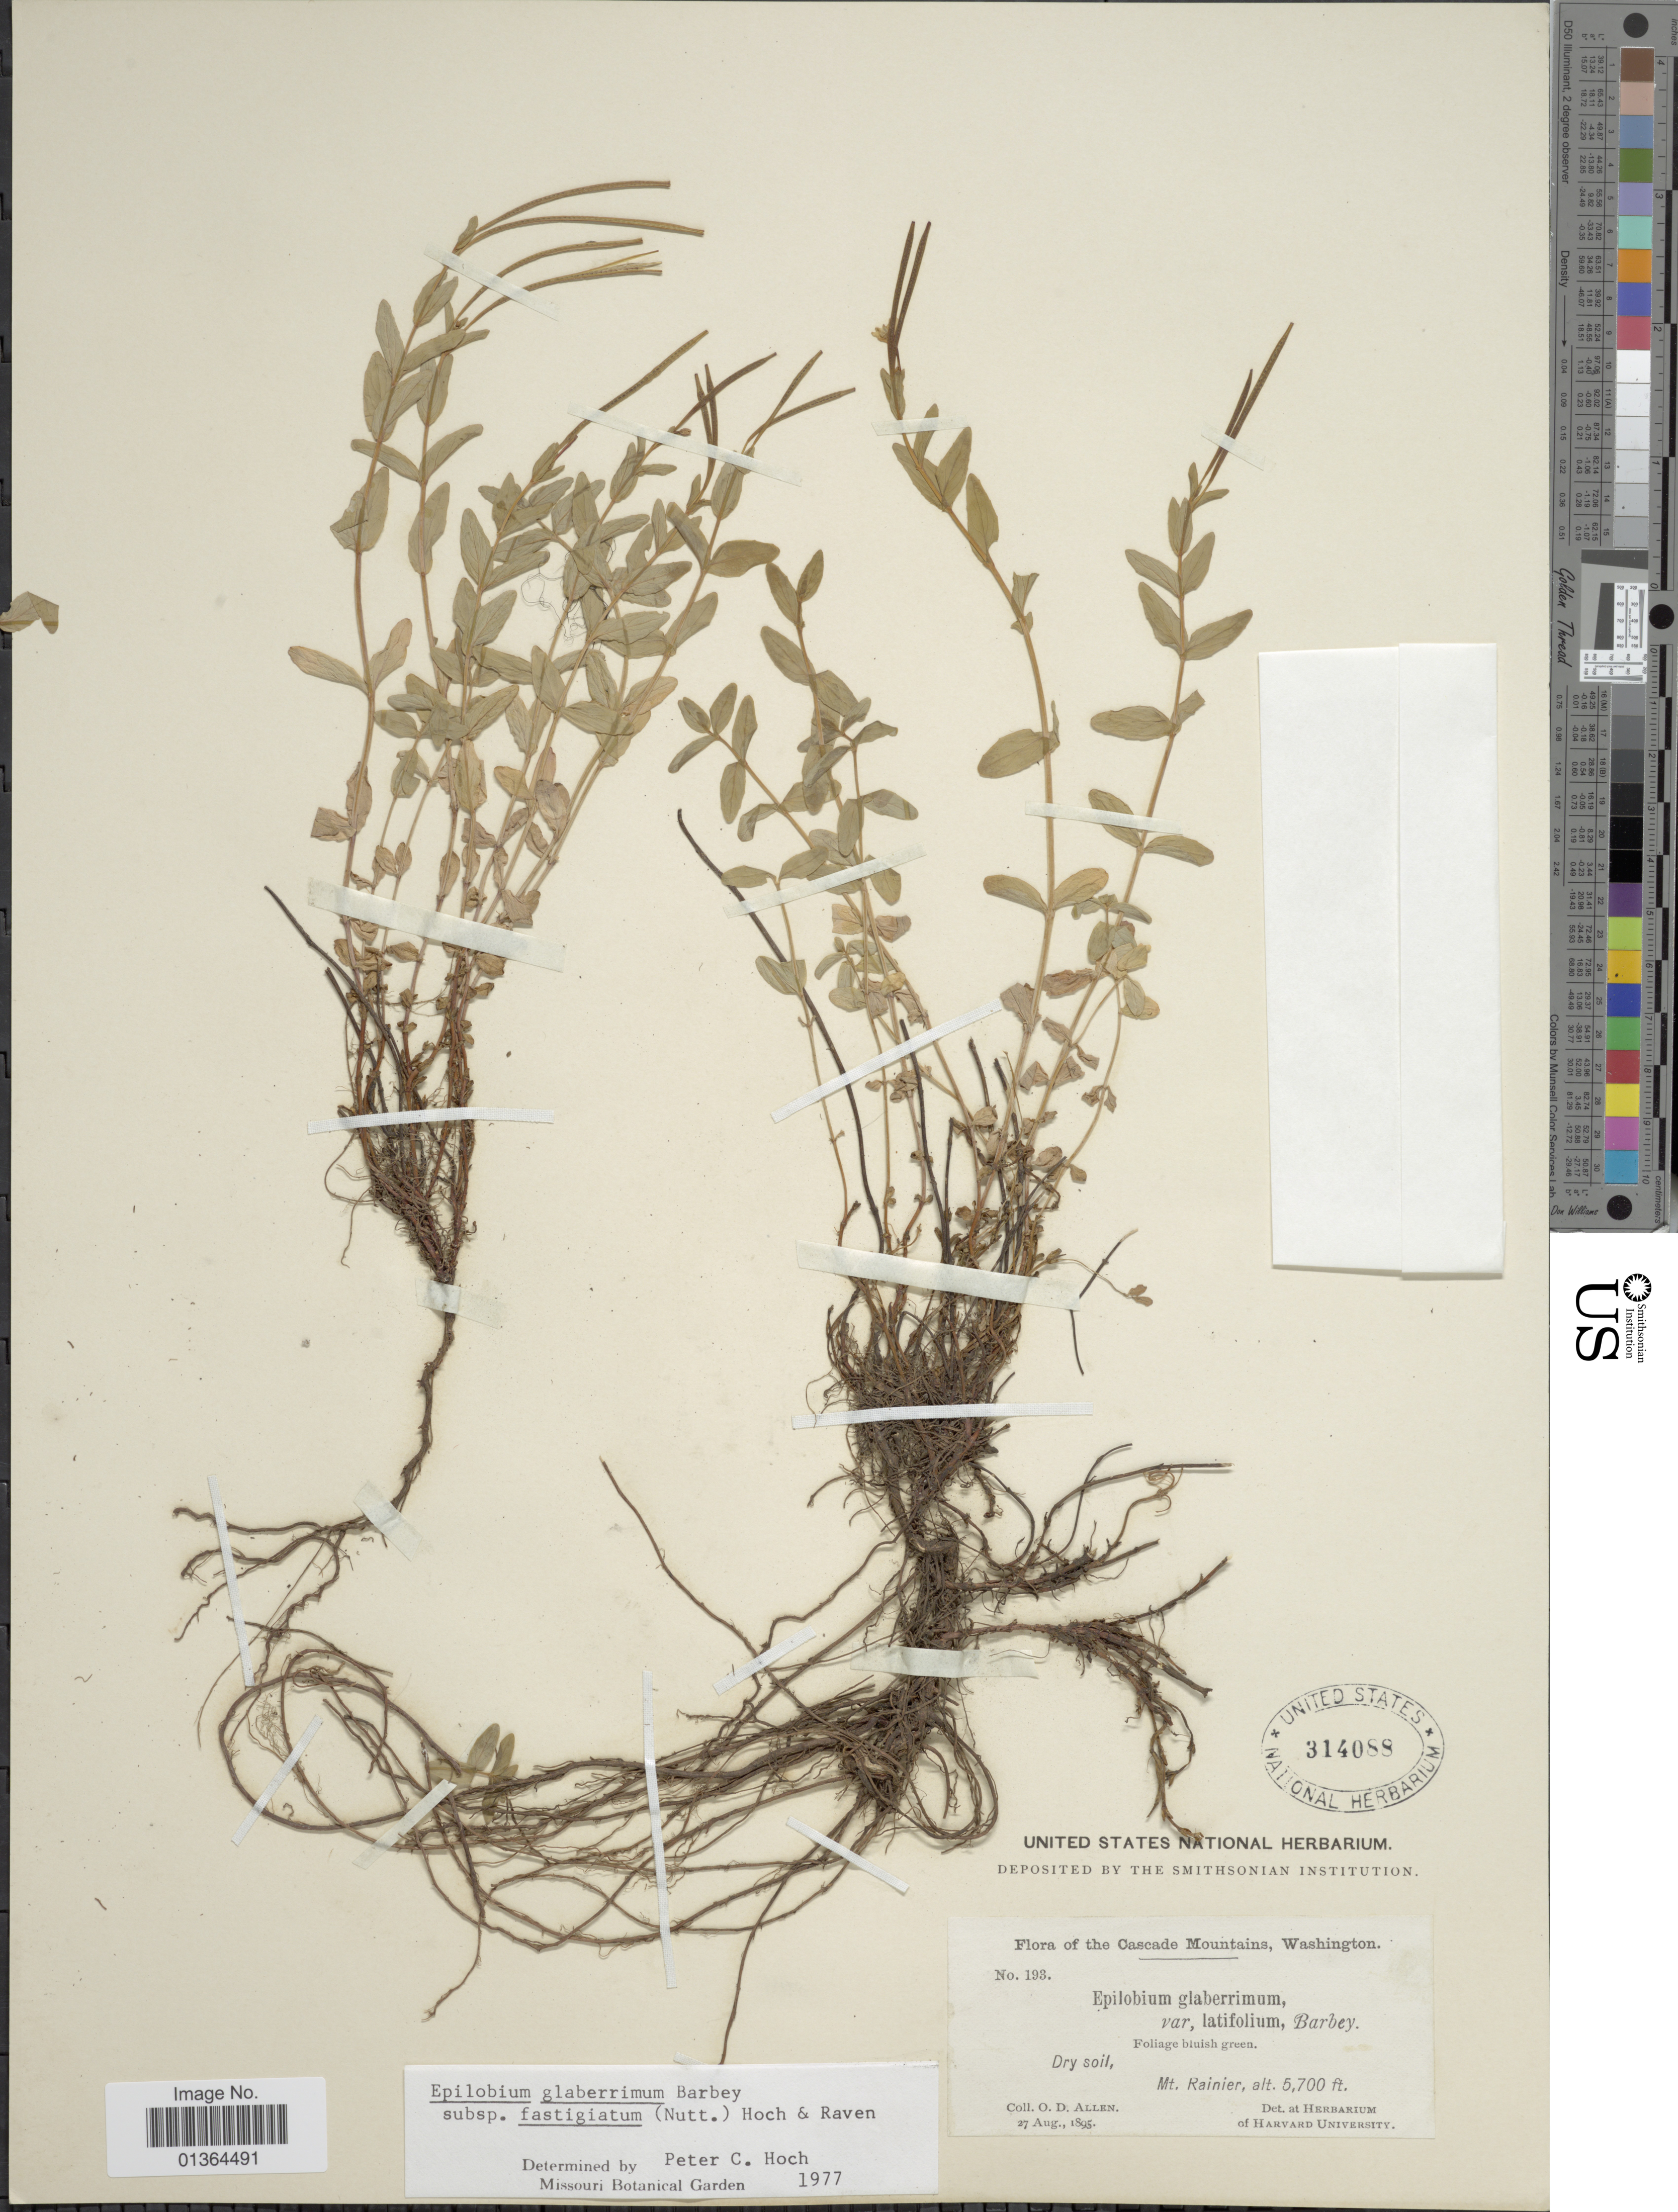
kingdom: Plantae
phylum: Tracheophyta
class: Magnoliopsida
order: Myrtales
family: Onagraceae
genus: Epilobium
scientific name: Epilobium glaberrimum subsp. fastigiatum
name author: (Nutt.) Hoch & P.H. Raven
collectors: O. D. Allen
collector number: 193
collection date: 1895-08-27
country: United States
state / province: Washington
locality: Cascade Mountains, Mt. Rainier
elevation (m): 1737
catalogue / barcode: US 314088